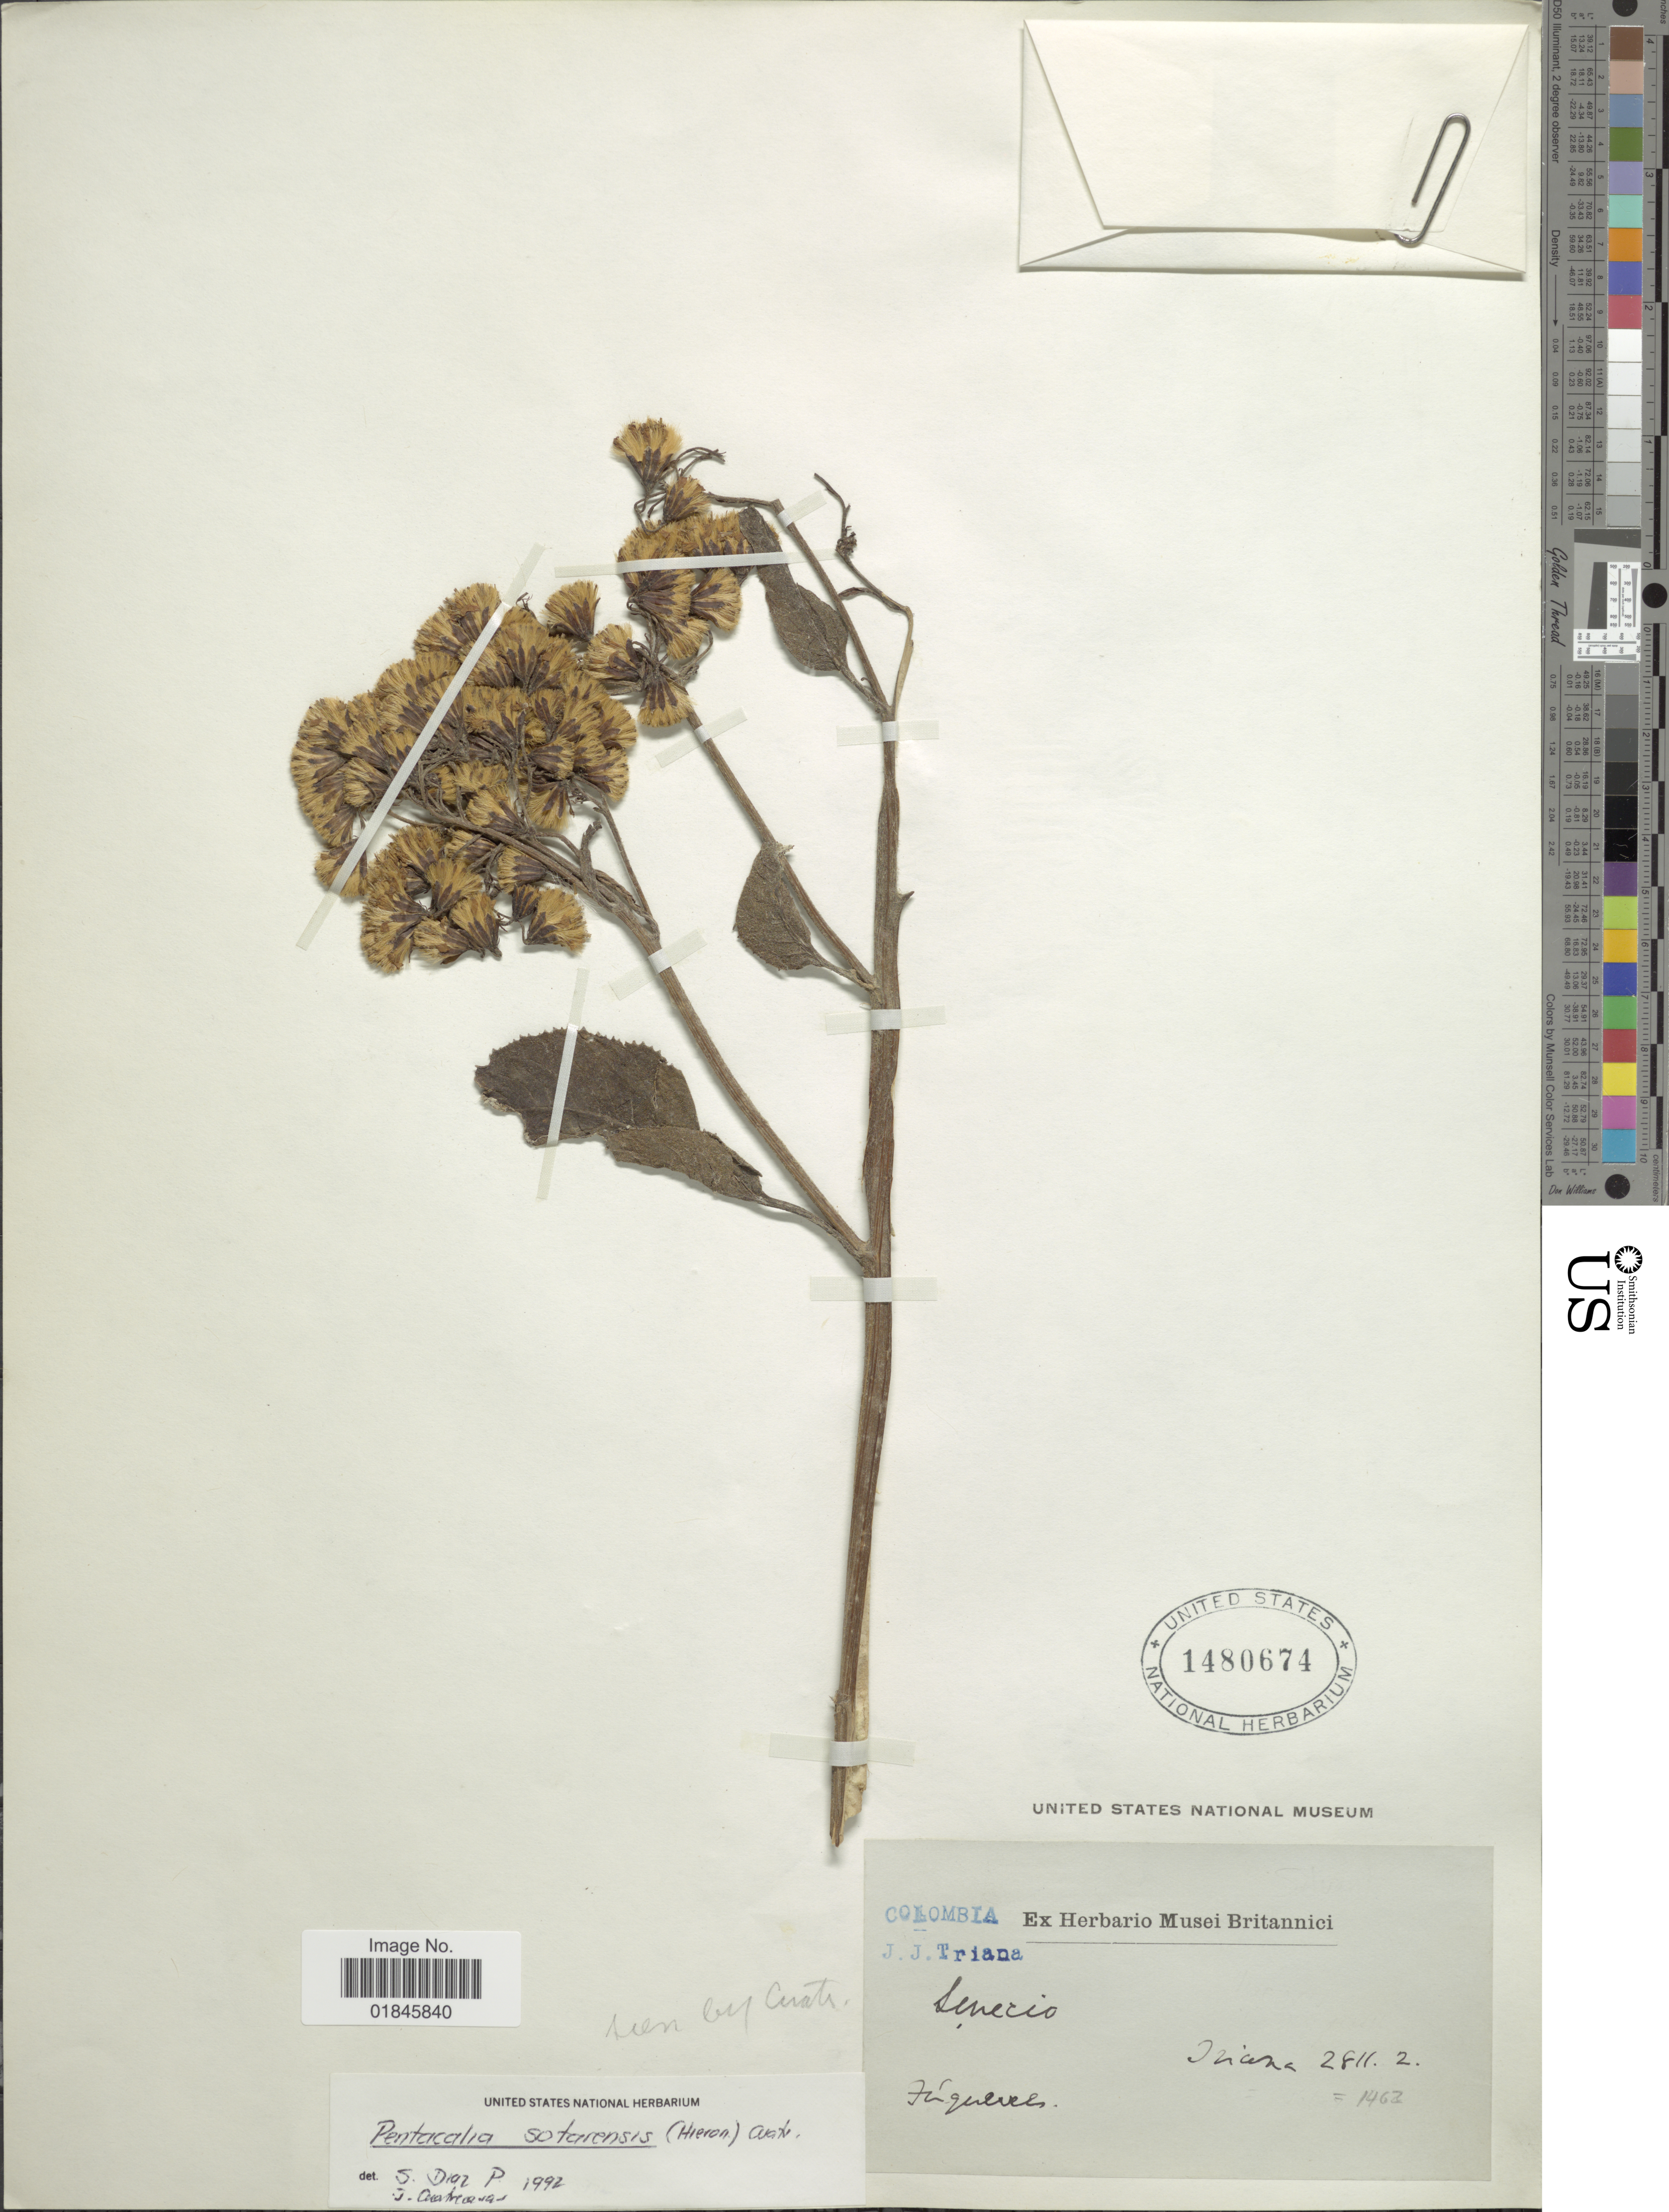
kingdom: Plantae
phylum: Tracheophyta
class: Magnoliopsida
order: Asterales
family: Asteraceae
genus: Pentacalia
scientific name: Pentacalia sotarensis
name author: (Hieron.) Cuatrec.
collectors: J. J. Triana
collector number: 2811.2 (=1462)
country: Colombia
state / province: Narino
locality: Túquerres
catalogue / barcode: US 1480674